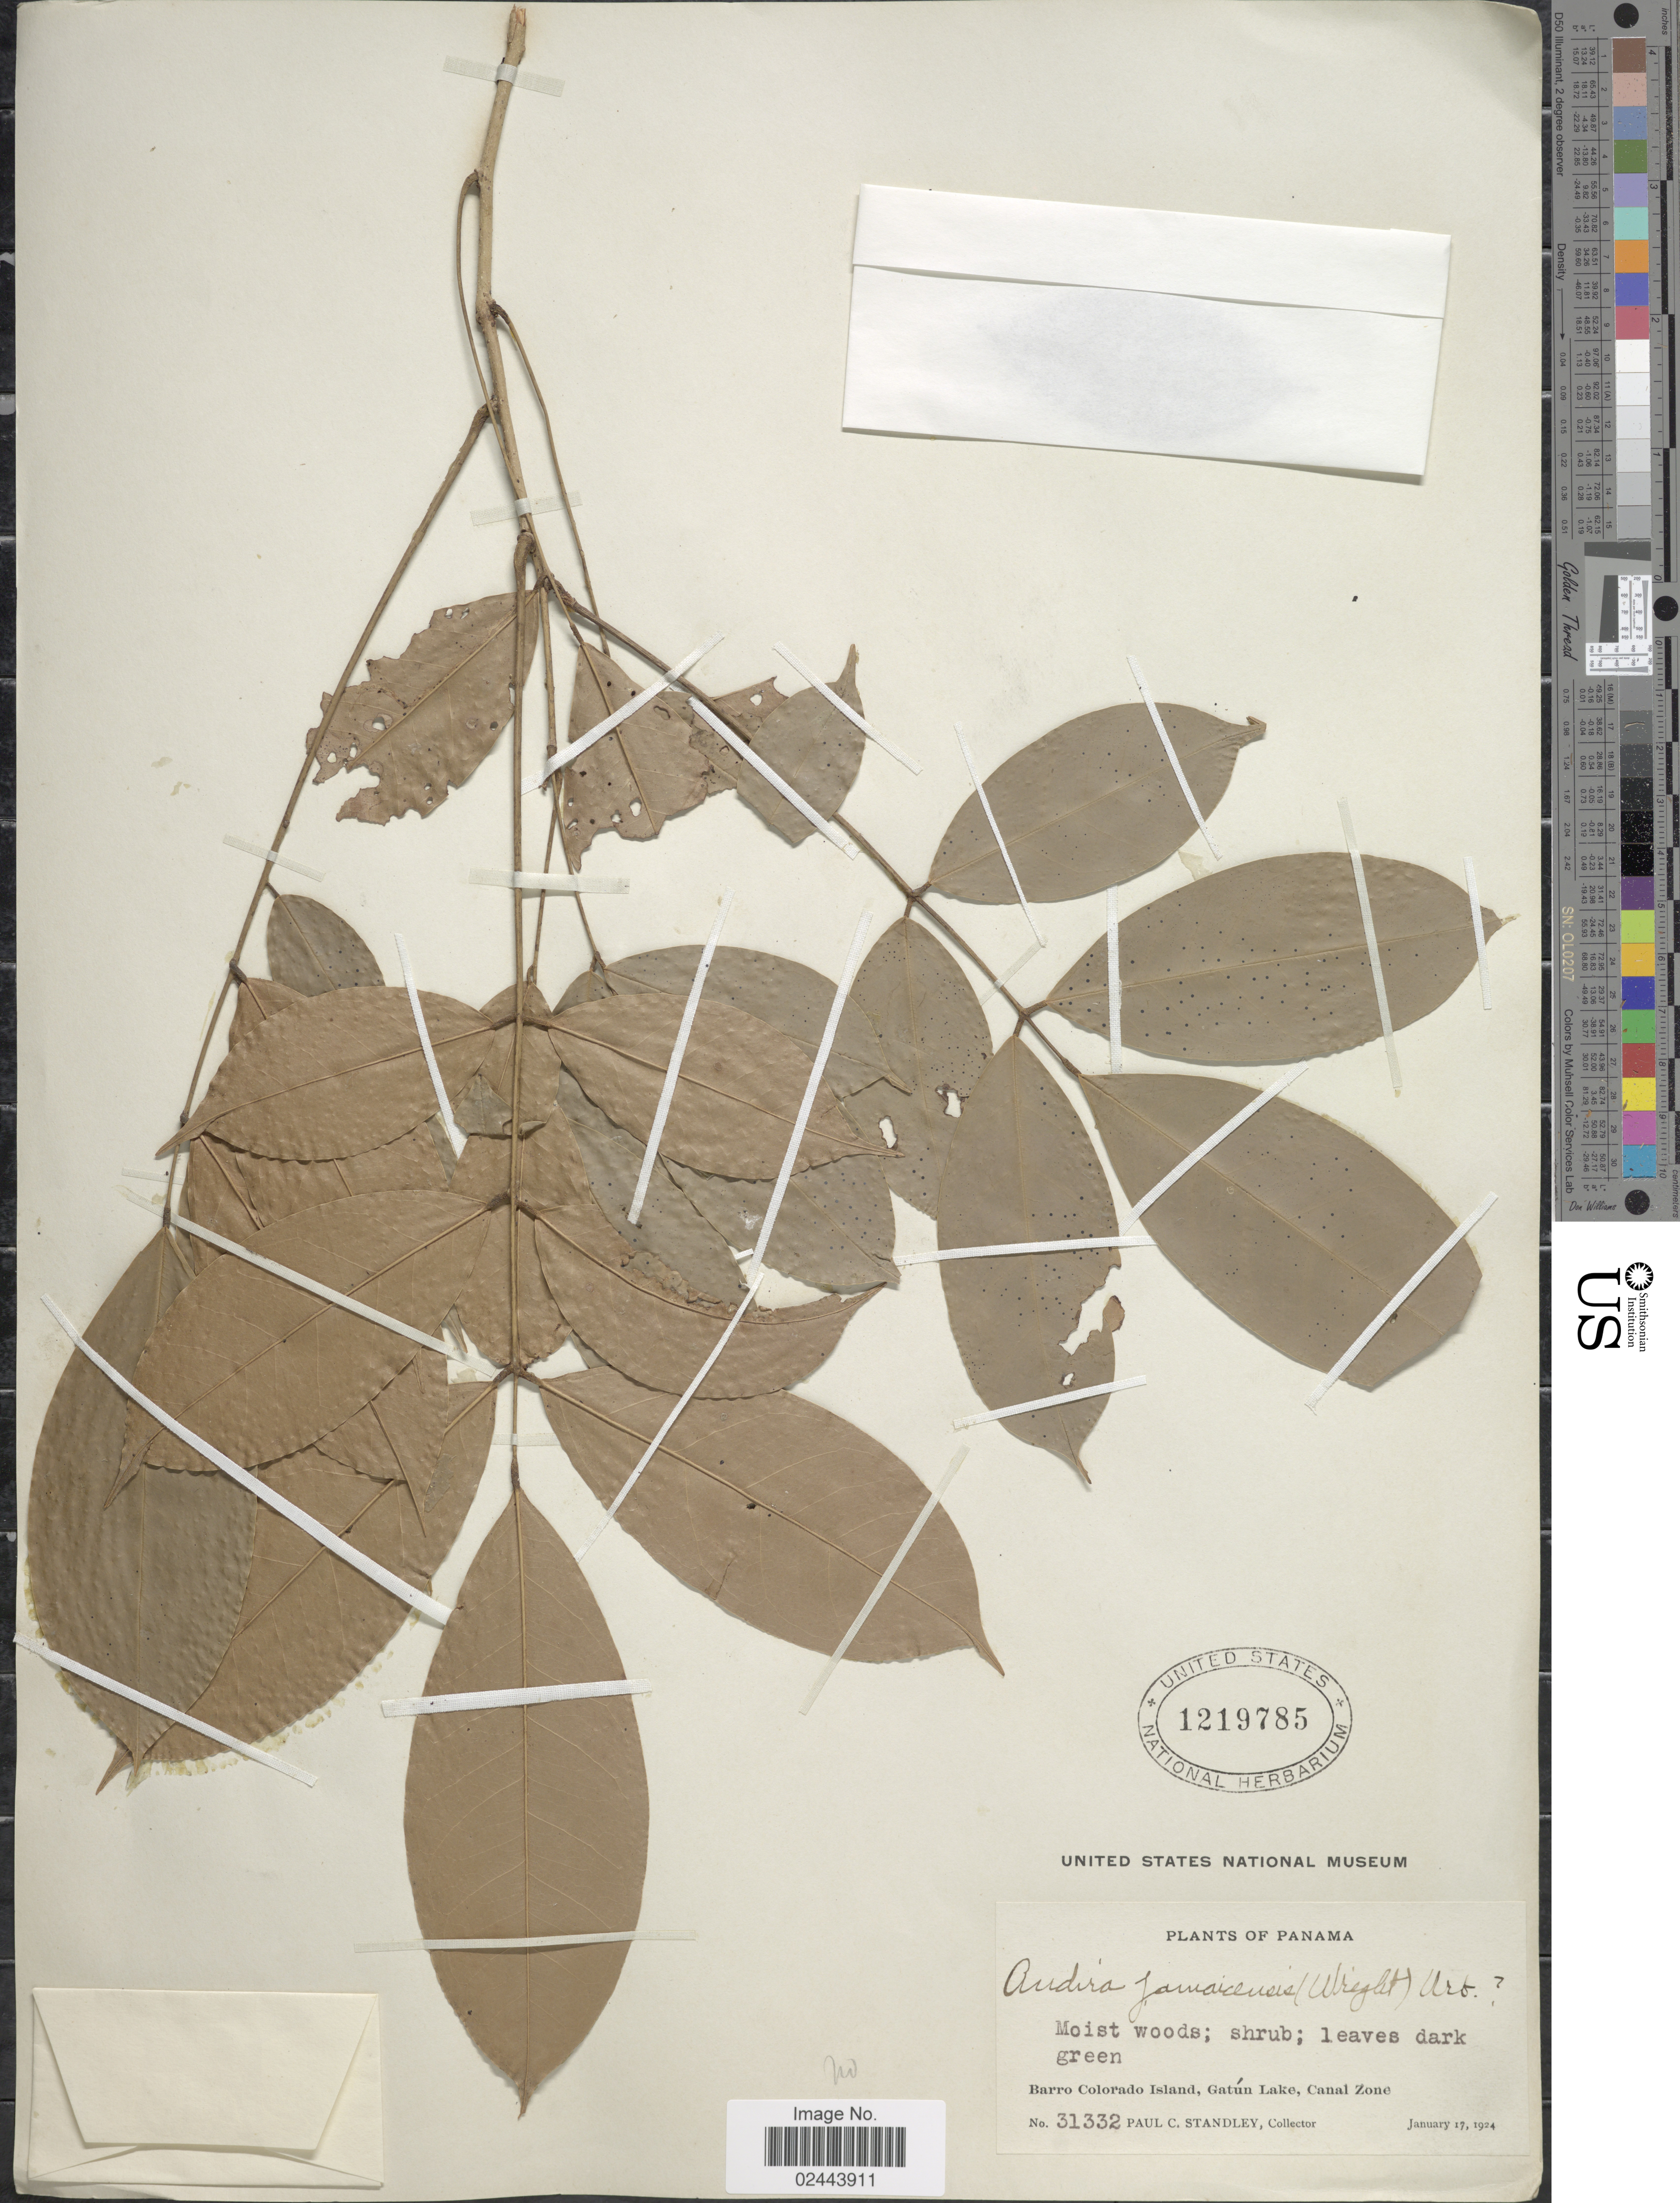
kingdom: Plantae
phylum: Tracheophyta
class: Magnoliopsida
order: Fabales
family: Fabaceae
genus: Andira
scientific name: Andira inermis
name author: (W. Wright) Kunth ex DC.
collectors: P. C. Standley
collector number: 31332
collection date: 1924-07-17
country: Panama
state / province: Panamá Oeste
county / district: Canal Zone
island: Barro Colorado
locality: Moist woods; Barro Colorado Island, Gatún Lake, Canal Zone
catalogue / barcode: US 1219785